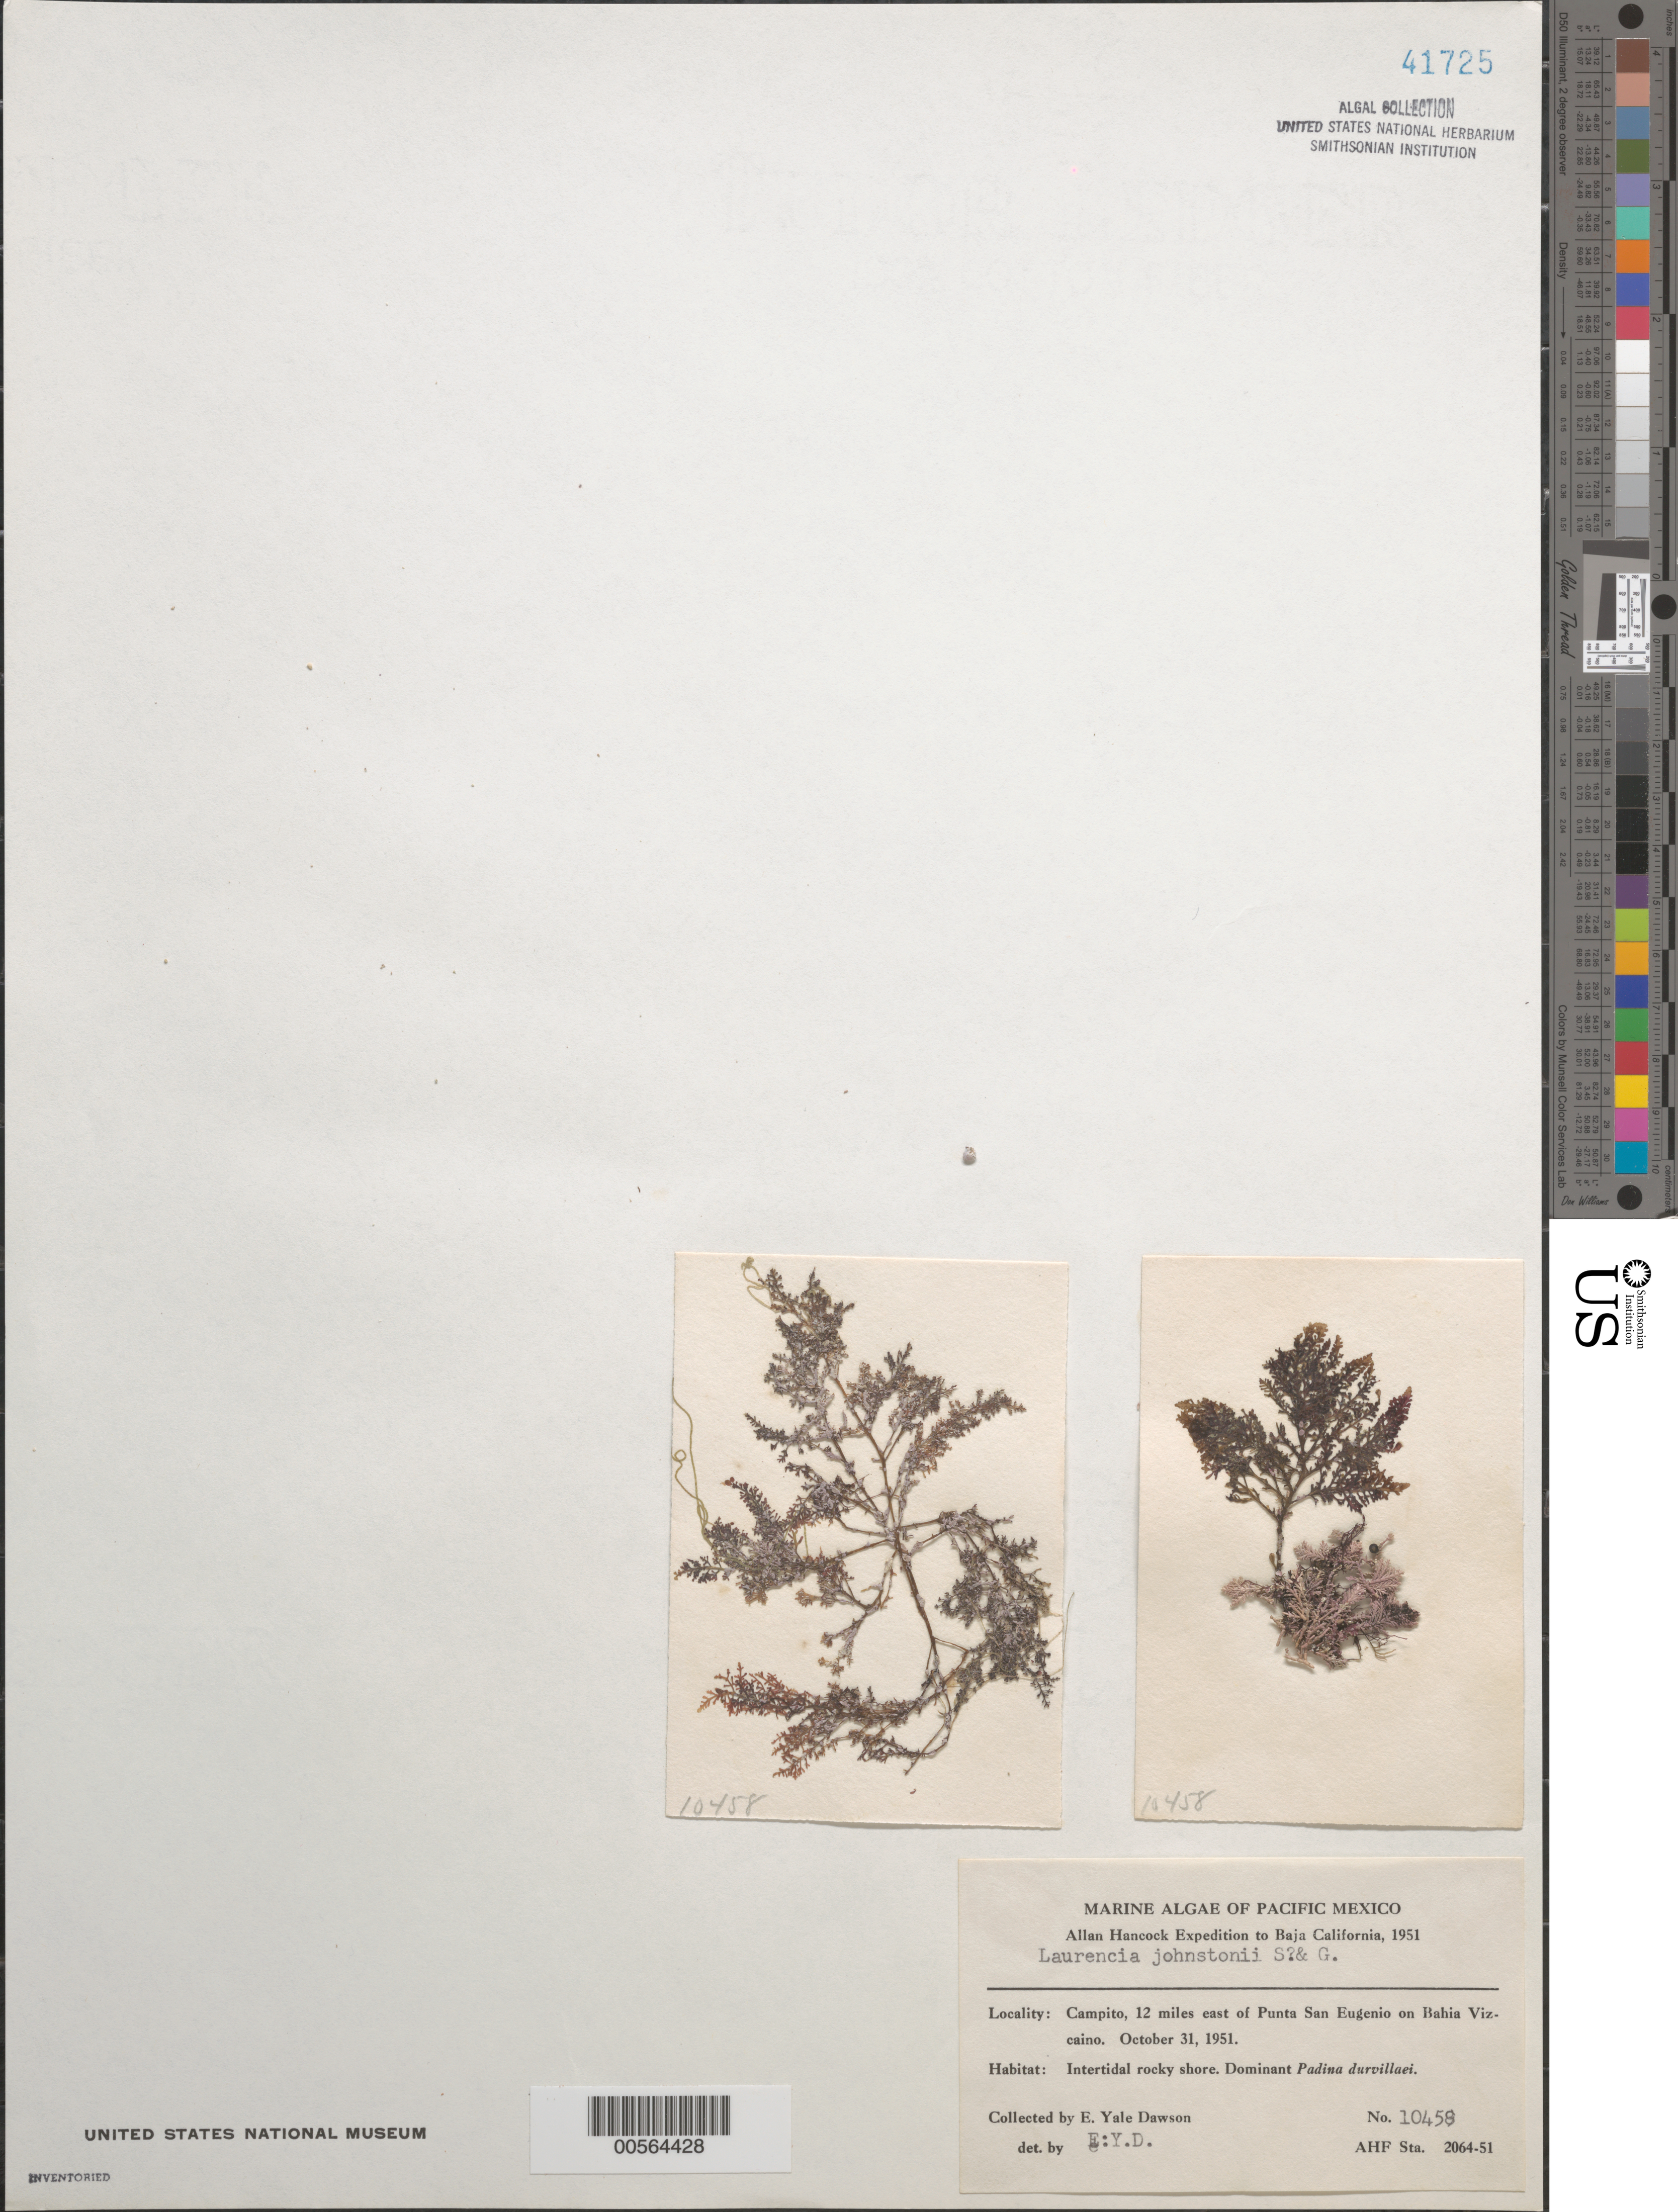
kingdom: Plantae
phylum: Rhodophyta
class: Florideophyceae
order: Ceramiales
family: Rhodomelaceae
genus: Laurencia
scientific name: Laurencia johnstonii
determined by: Dawson, E. Y.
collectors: E. Y. Dawson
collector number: EYD 10458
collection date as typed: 31 Oct 1951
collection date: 1951-10-31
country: Mexico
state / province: Baja California Sur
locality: Bahia Vizcaino, 12 miles east of Punta San Eugenio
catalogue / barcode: US 41725